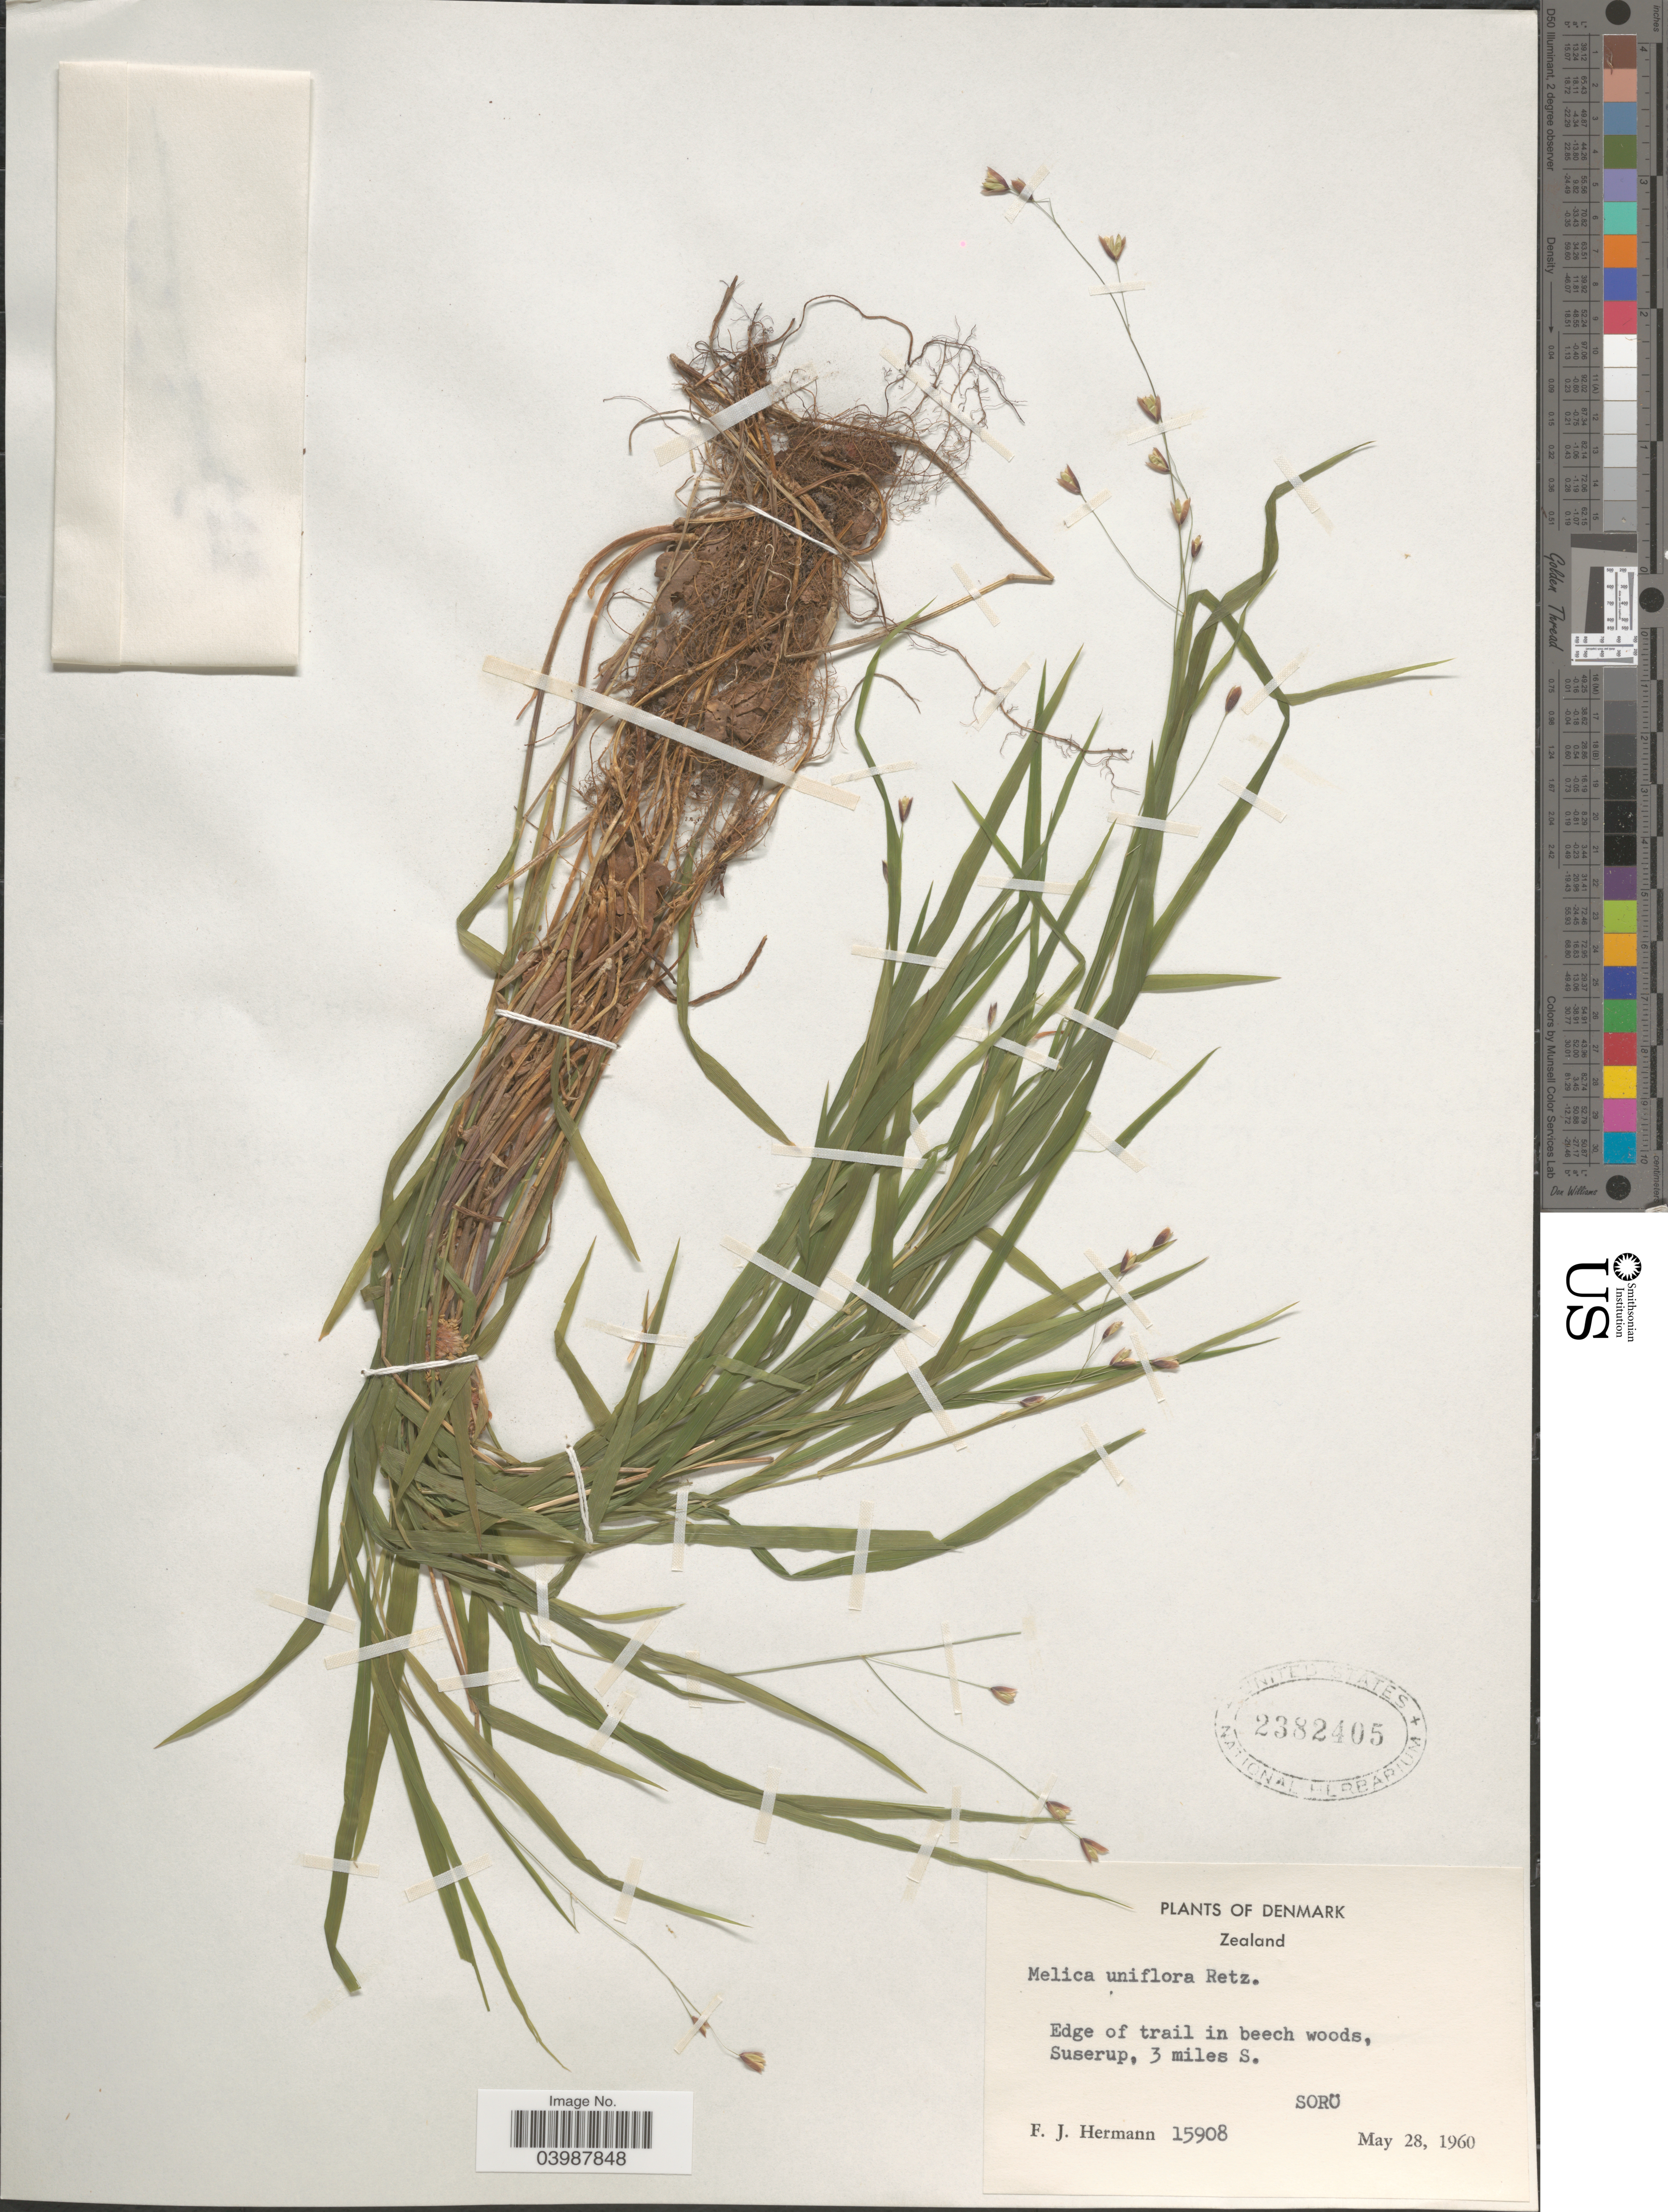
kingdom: Plantae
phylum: Tracheophyta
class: Liliopsida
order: Poales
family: Poaceae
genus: Melica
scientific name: Melica uniflora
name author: Retz.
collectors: F. J. Hermann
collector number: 15908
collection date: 1960-05-28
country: Denmark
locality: Zealand. Edge of trail in beech woods, Suserup, 3 miles S. Sorö.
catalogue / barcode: US 2382405